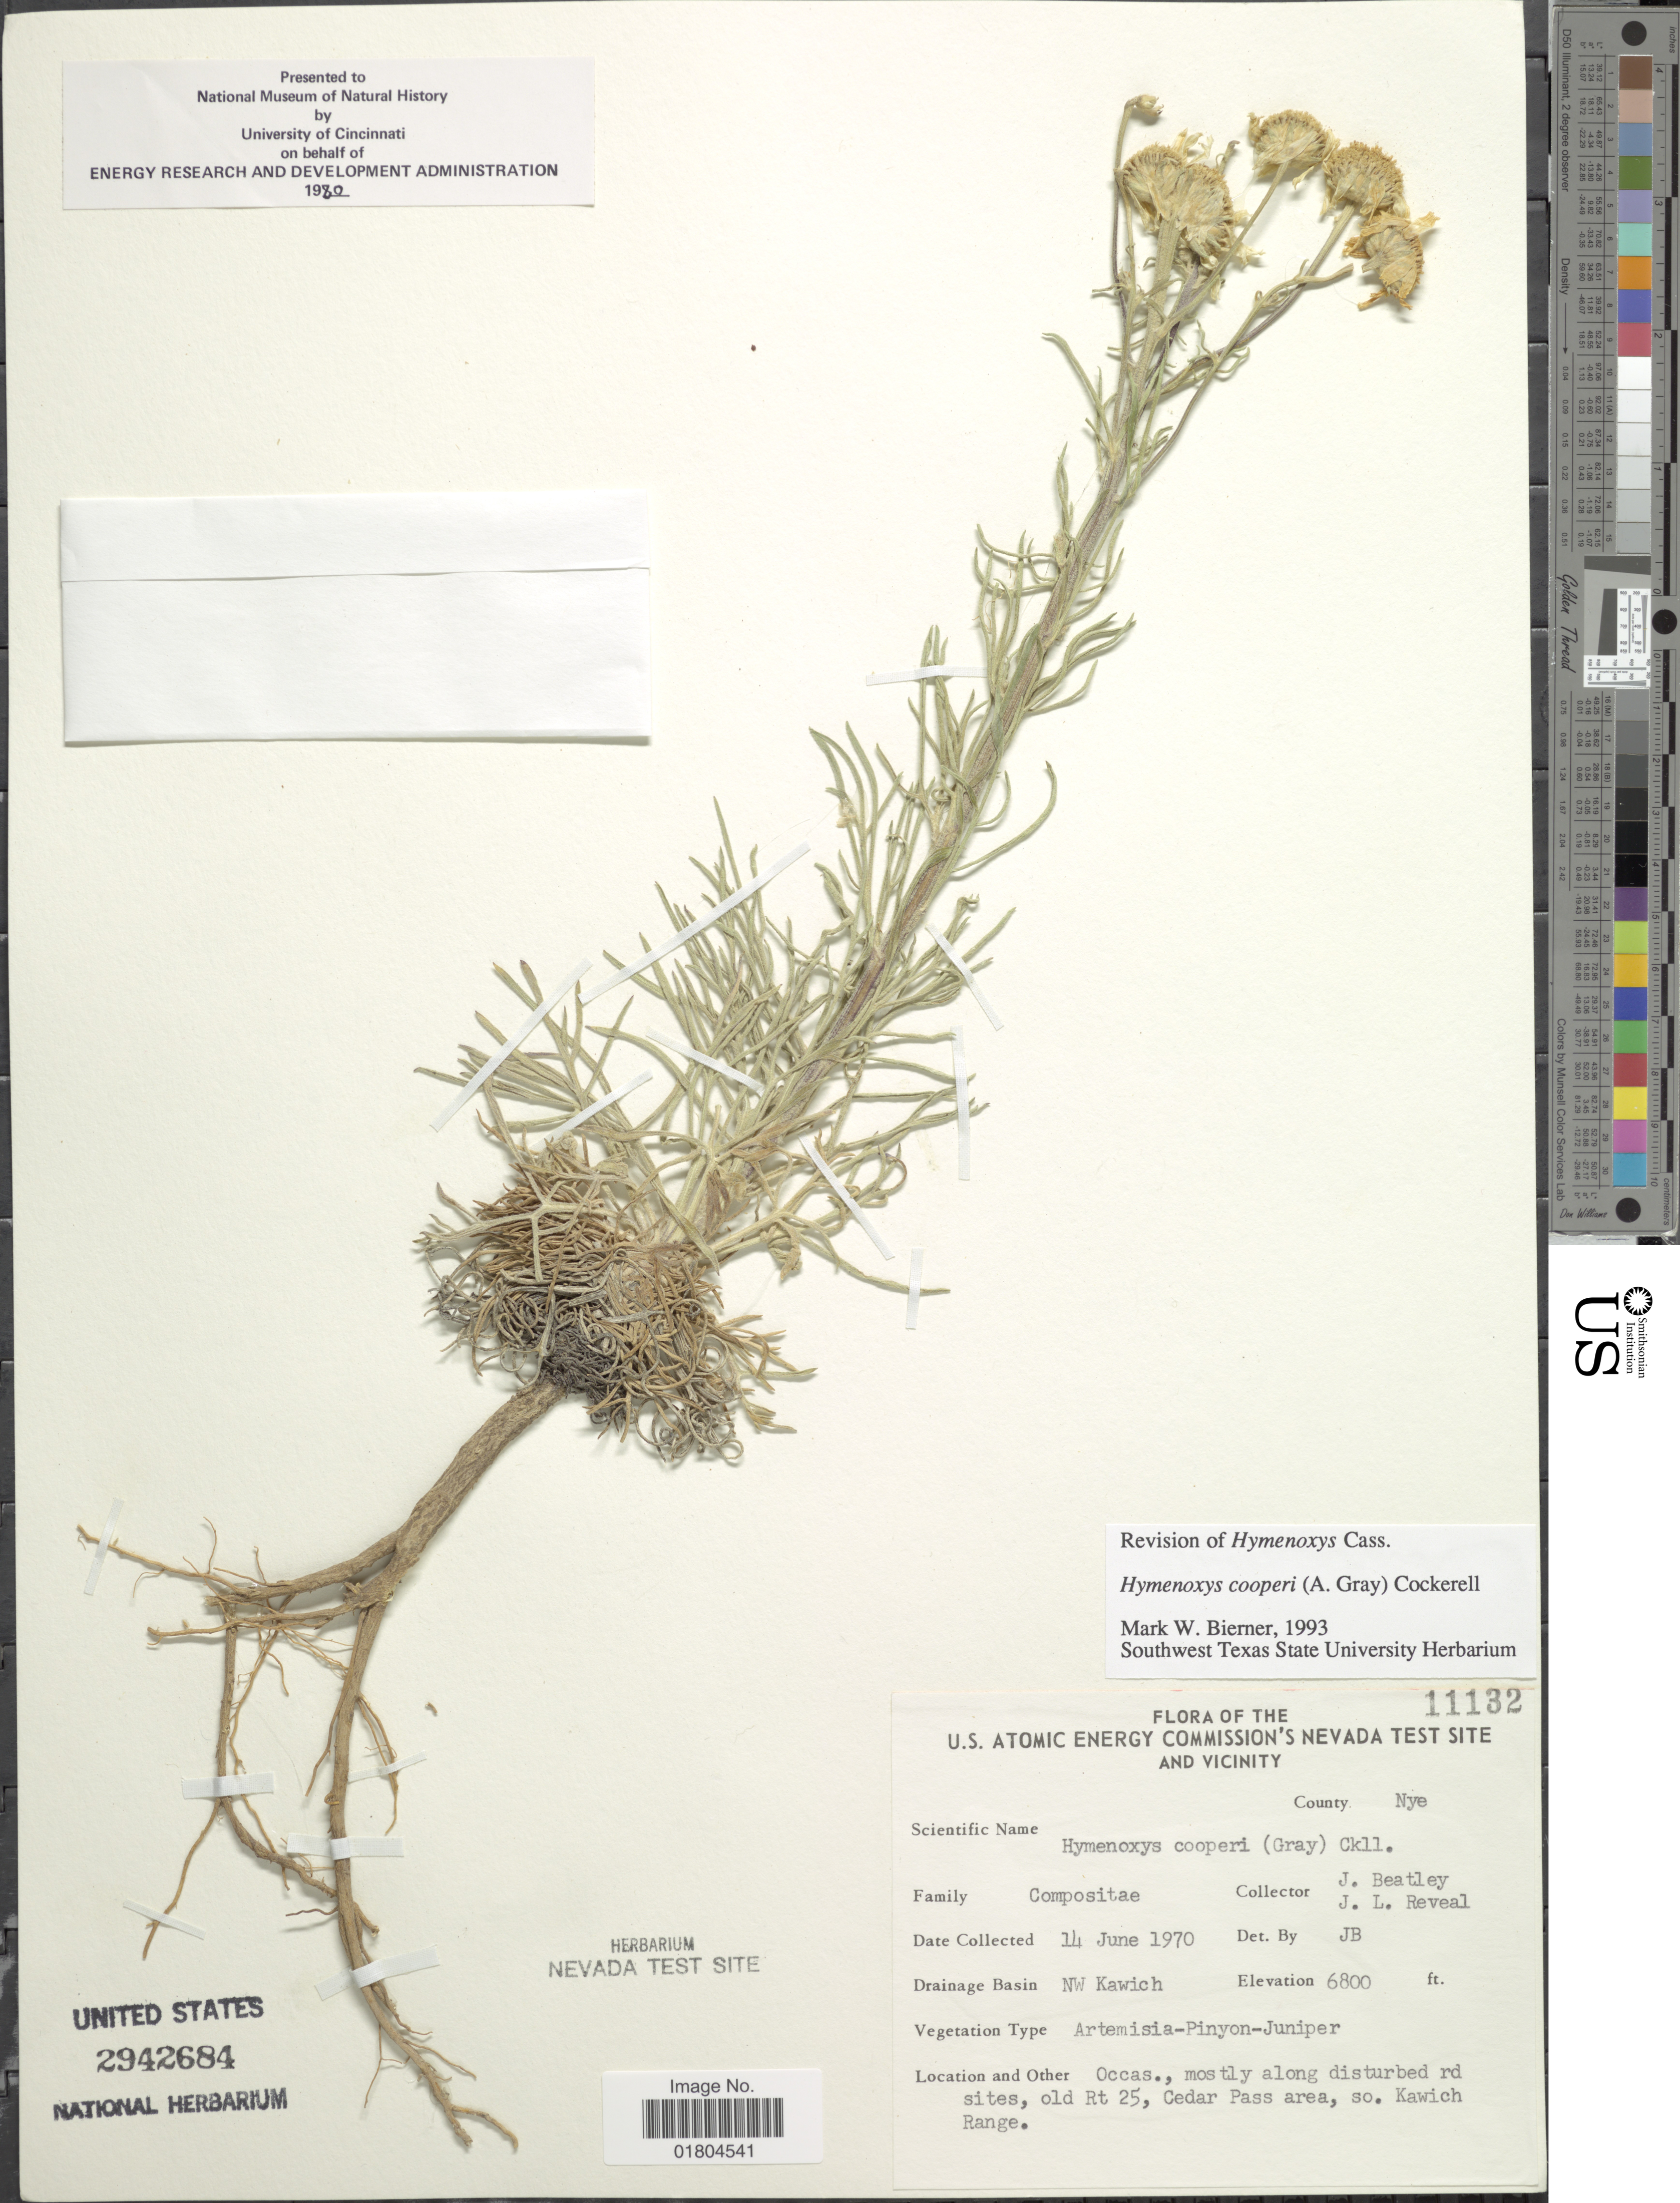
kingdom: Plantae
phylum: Tracheophyta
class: Magnoliopsida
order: Asterales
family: Asteraceae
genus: Hymenoxys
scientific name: Hymenoxys cooperi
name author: (A. Gray) Cockerell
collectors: J. C. Beatley & J. L. Reveal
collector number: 11132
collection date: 1970-06-14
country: United States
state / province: Nevada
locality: U. S. Atomic Energy Commission's Nevada Test Site and vicinity. County Nye. Drainage Basin NW Kawich. old, Rt 25, Cedar Pass area, so. Kawich Range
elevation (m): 2073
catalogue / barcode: US 2942684